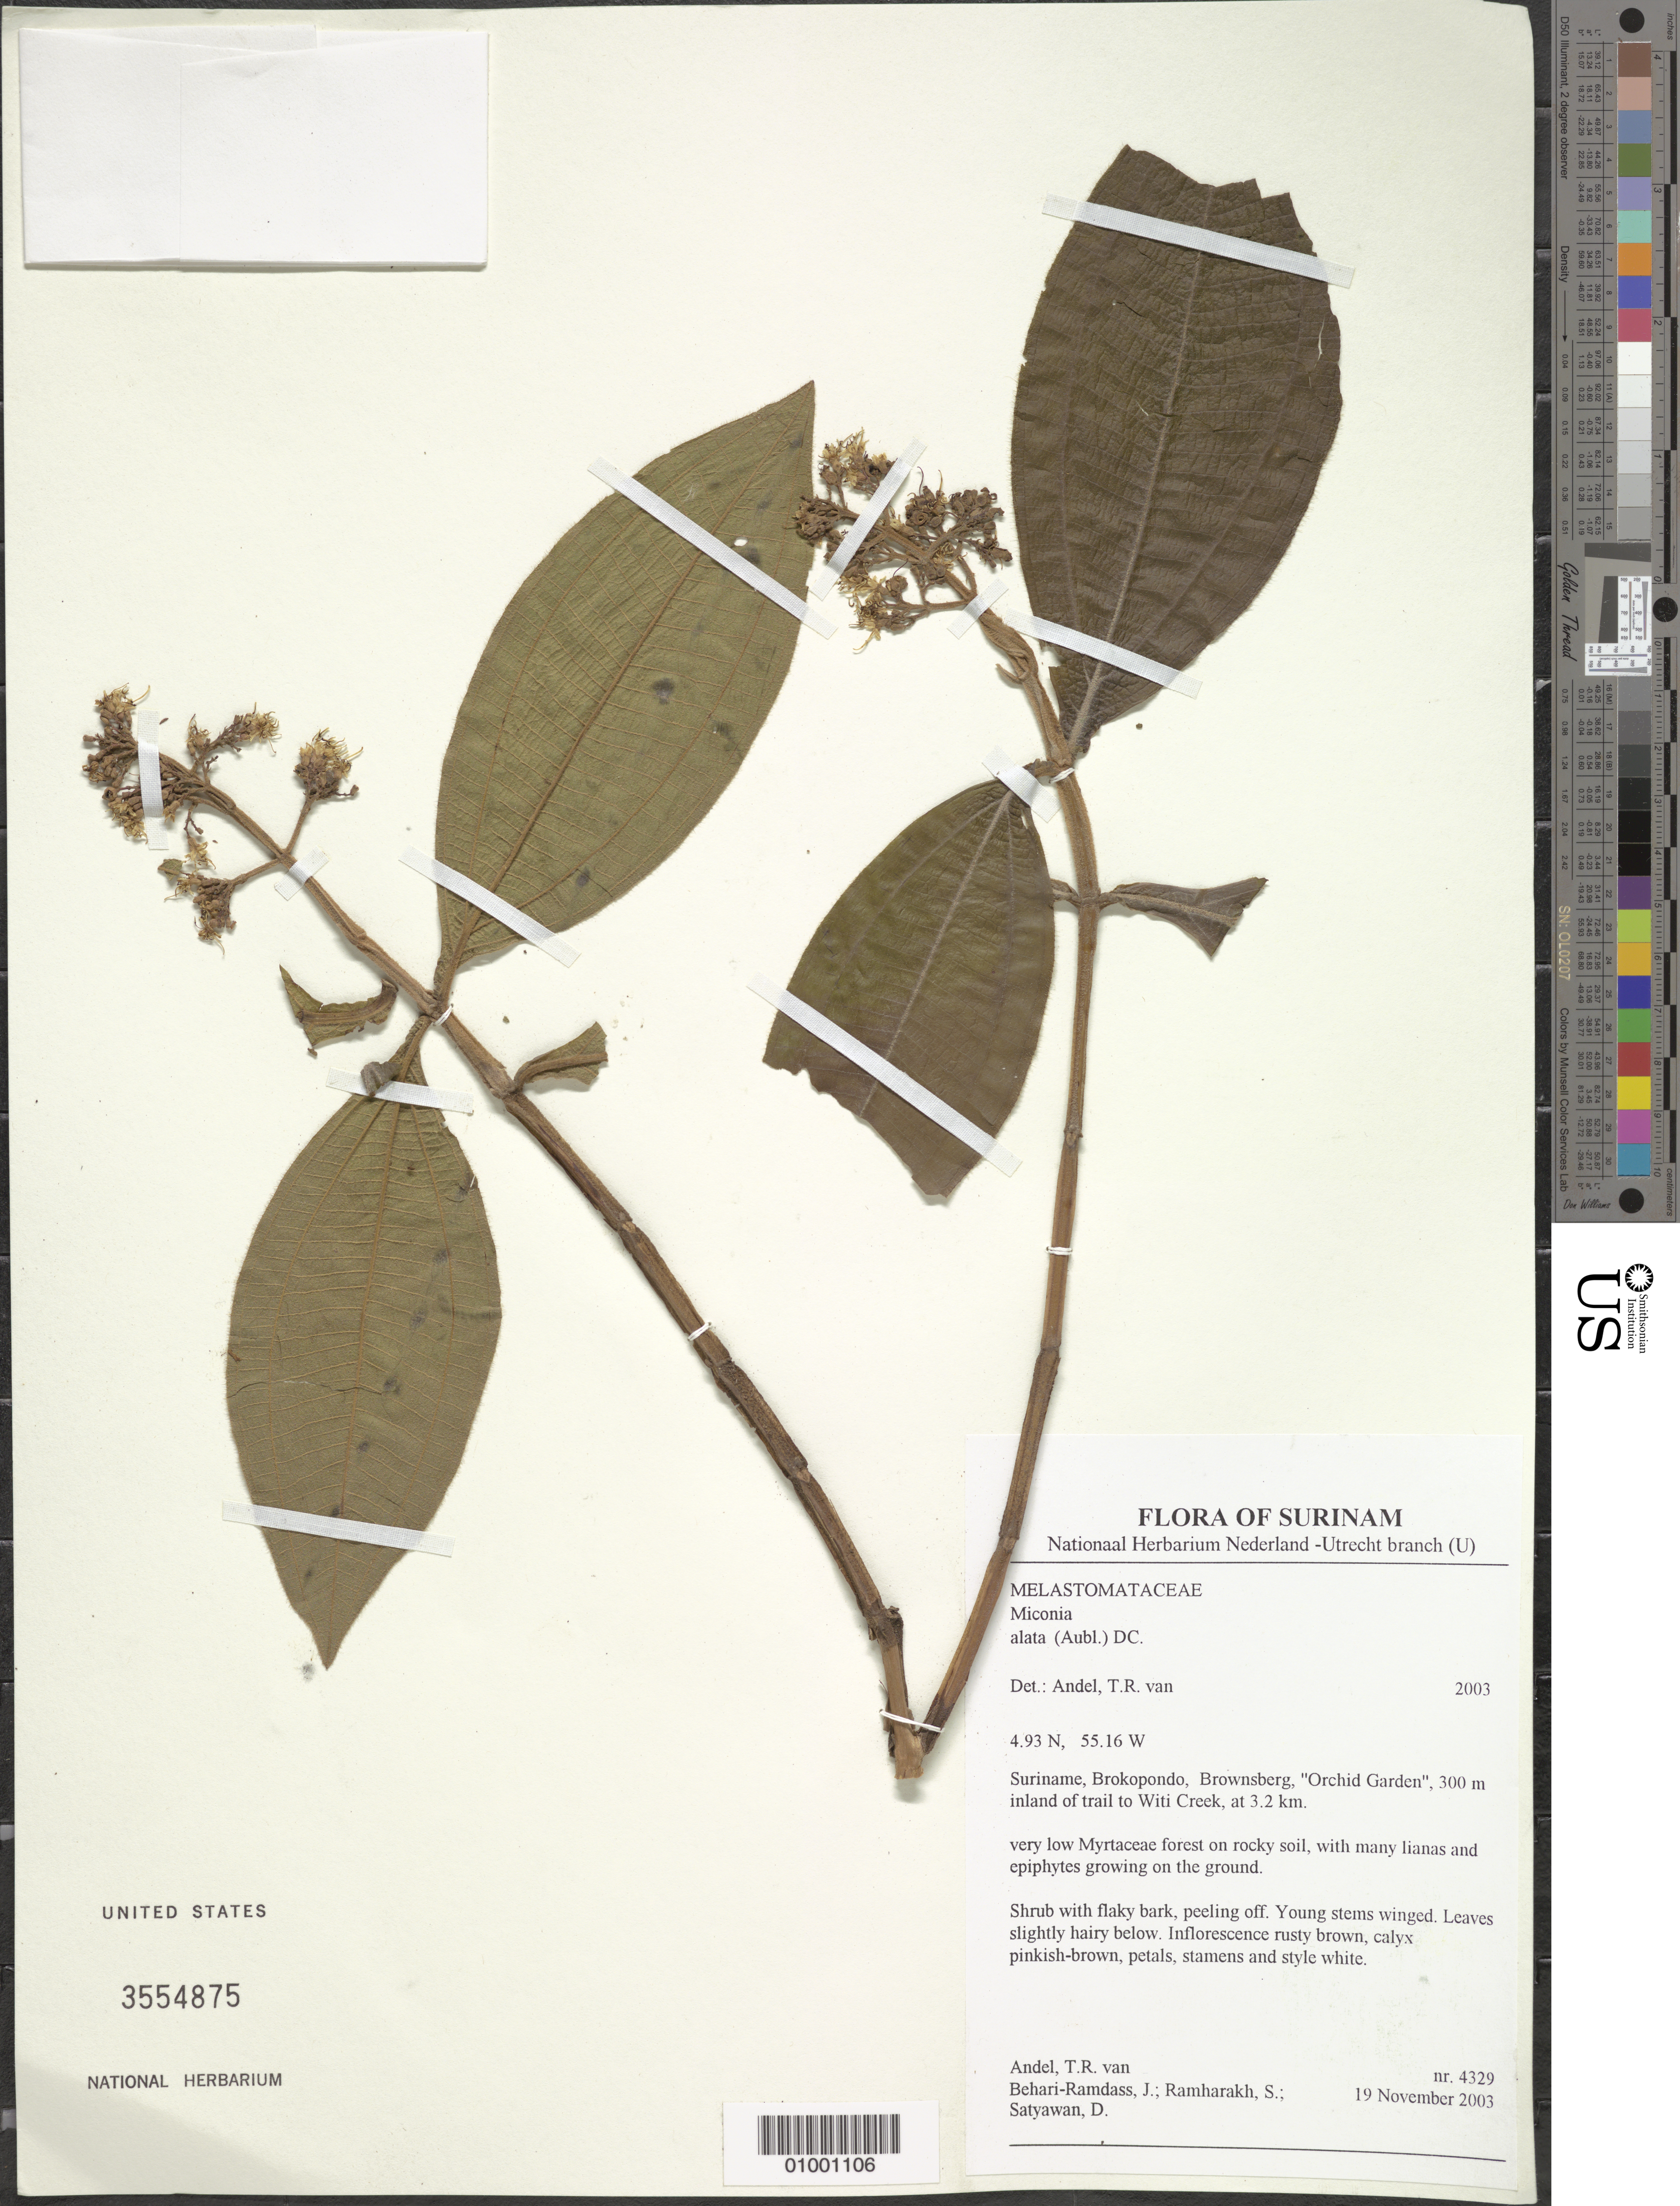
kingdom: Plantae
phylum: Tracheophyta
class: Magnoliopsida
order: Myrtales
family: Melastomataceae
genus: Miconia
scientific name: Miconia alata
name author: (Aubl.) DC.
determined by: Andel, Tinde R. van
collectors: T. R. van Andel, J. Behari-Ramdas, S. Ramharakh & D. Satyawan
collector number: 4329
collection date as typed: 19-Nov-03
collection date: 2003-11-19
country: Suriname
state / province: Brokopondo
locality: Brownsberg, "Orchid Garden", 300m inland of trail to Witi Creek, at 3.2km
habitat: Very low Myrtaceae forest on rocky soil, with many lianas and epiphytes growing on the ground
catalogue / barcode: US 3554875